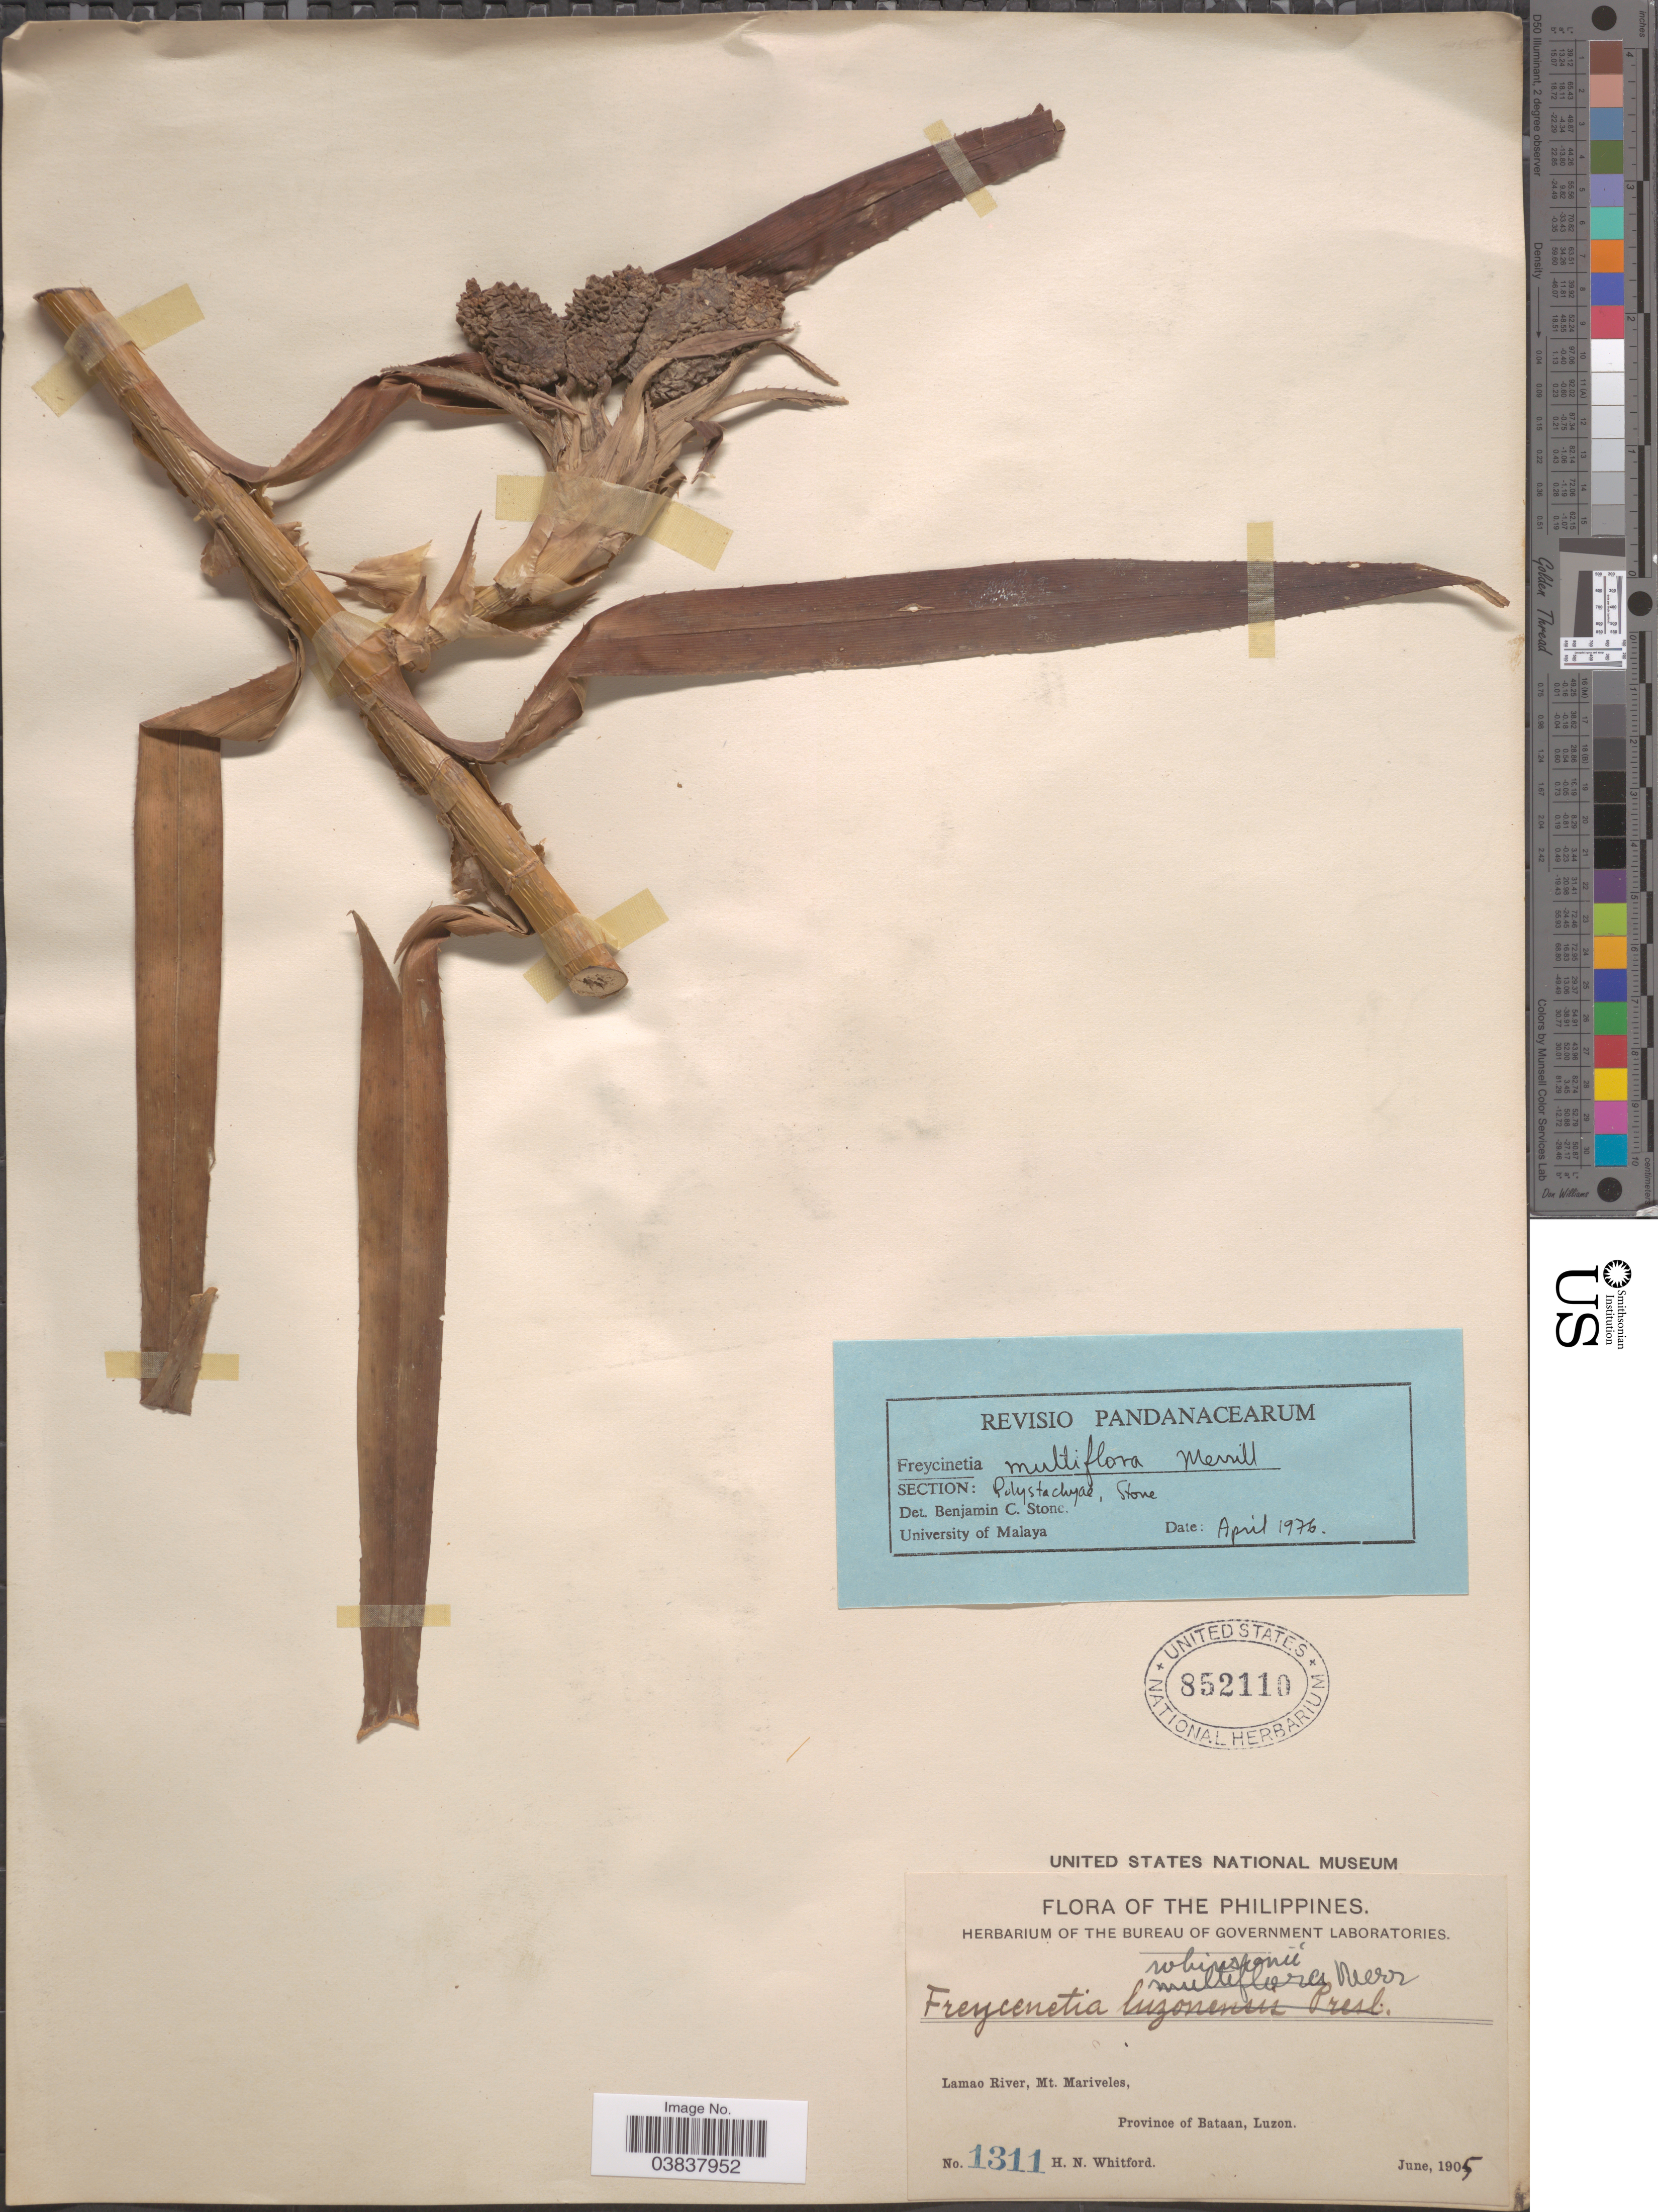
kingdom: Plantae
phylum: Tracheophyta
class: Liliopsida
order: Pandanales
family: Pandanaceae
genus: Freycinetia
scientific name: Freycinetia multiflora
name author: Merr.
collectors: H. N. Whitford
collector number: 1311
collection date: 1905-06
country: Philippines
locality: Lamao River, Mt. Mariveles, Province of Bataan, Luzon.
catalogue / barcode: US 852110